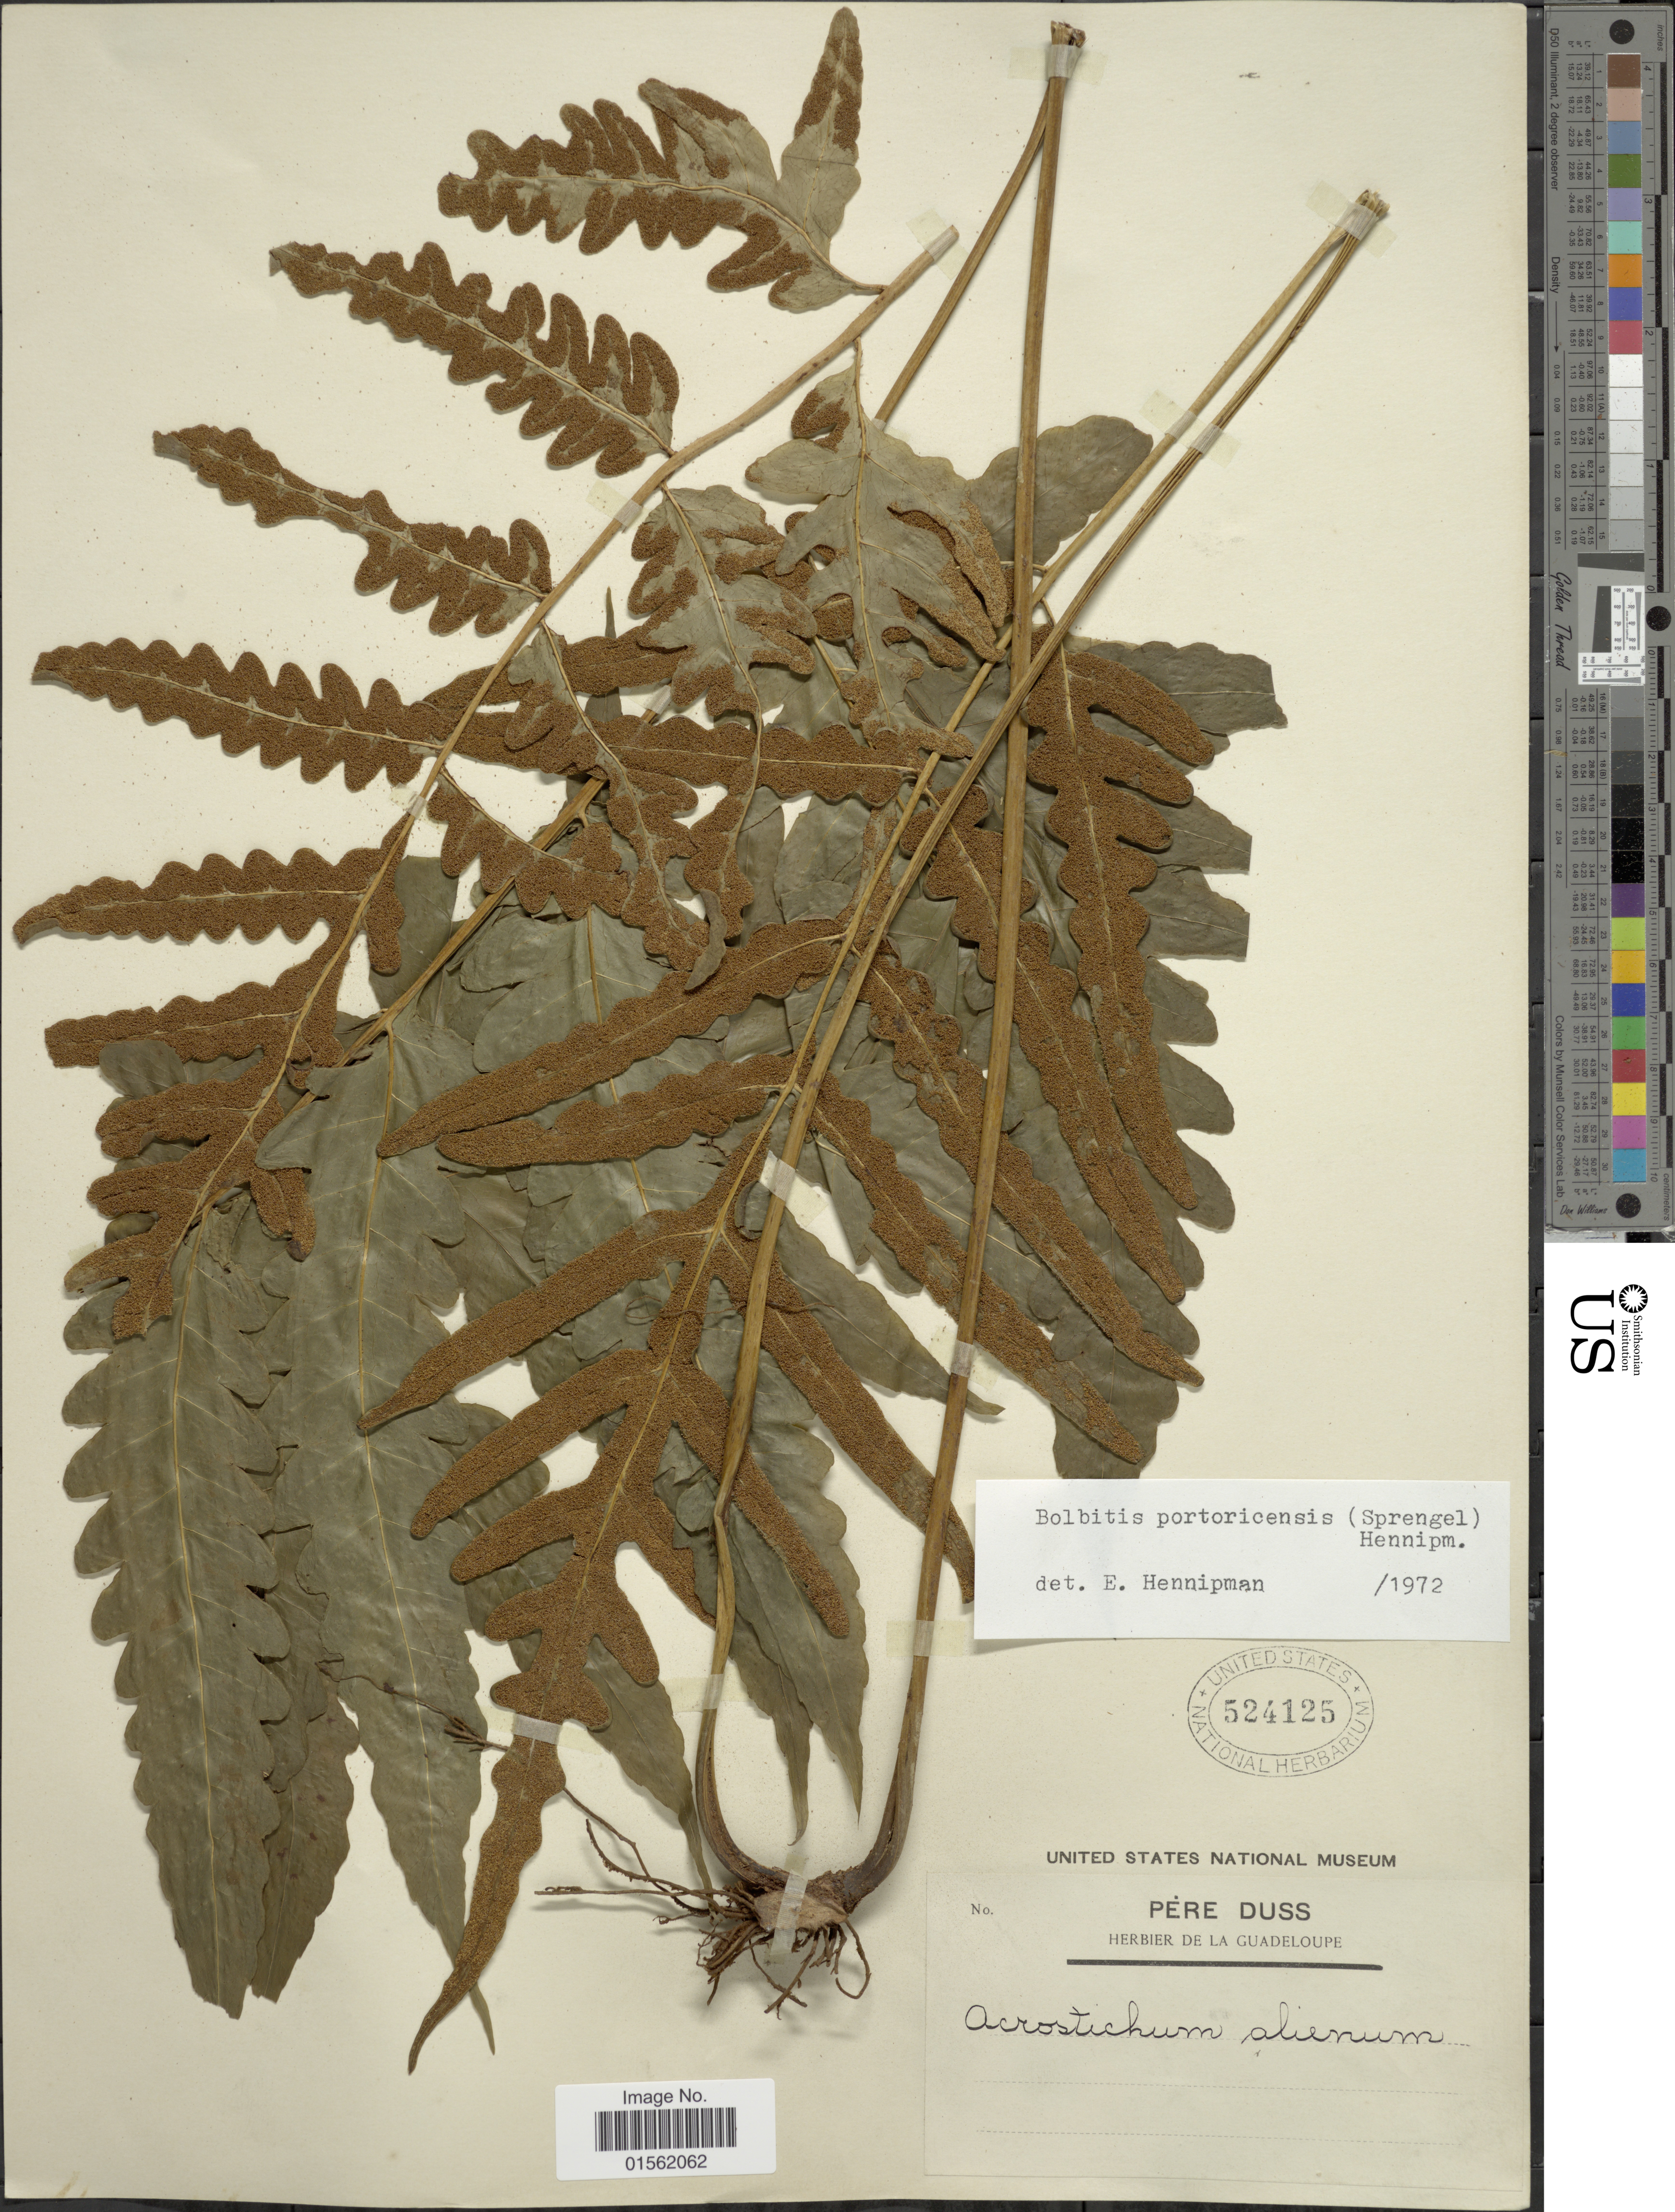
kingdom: Plantae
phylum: Tracheophyta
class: Polypodiopsida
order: Polypodiales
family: Dryopteridaceae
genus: Bolbitis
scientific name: Bolbitis portoricensis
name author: (Spreng.) Hennipman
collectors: Père Duss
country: Guadeloupe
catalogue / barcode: US 524125